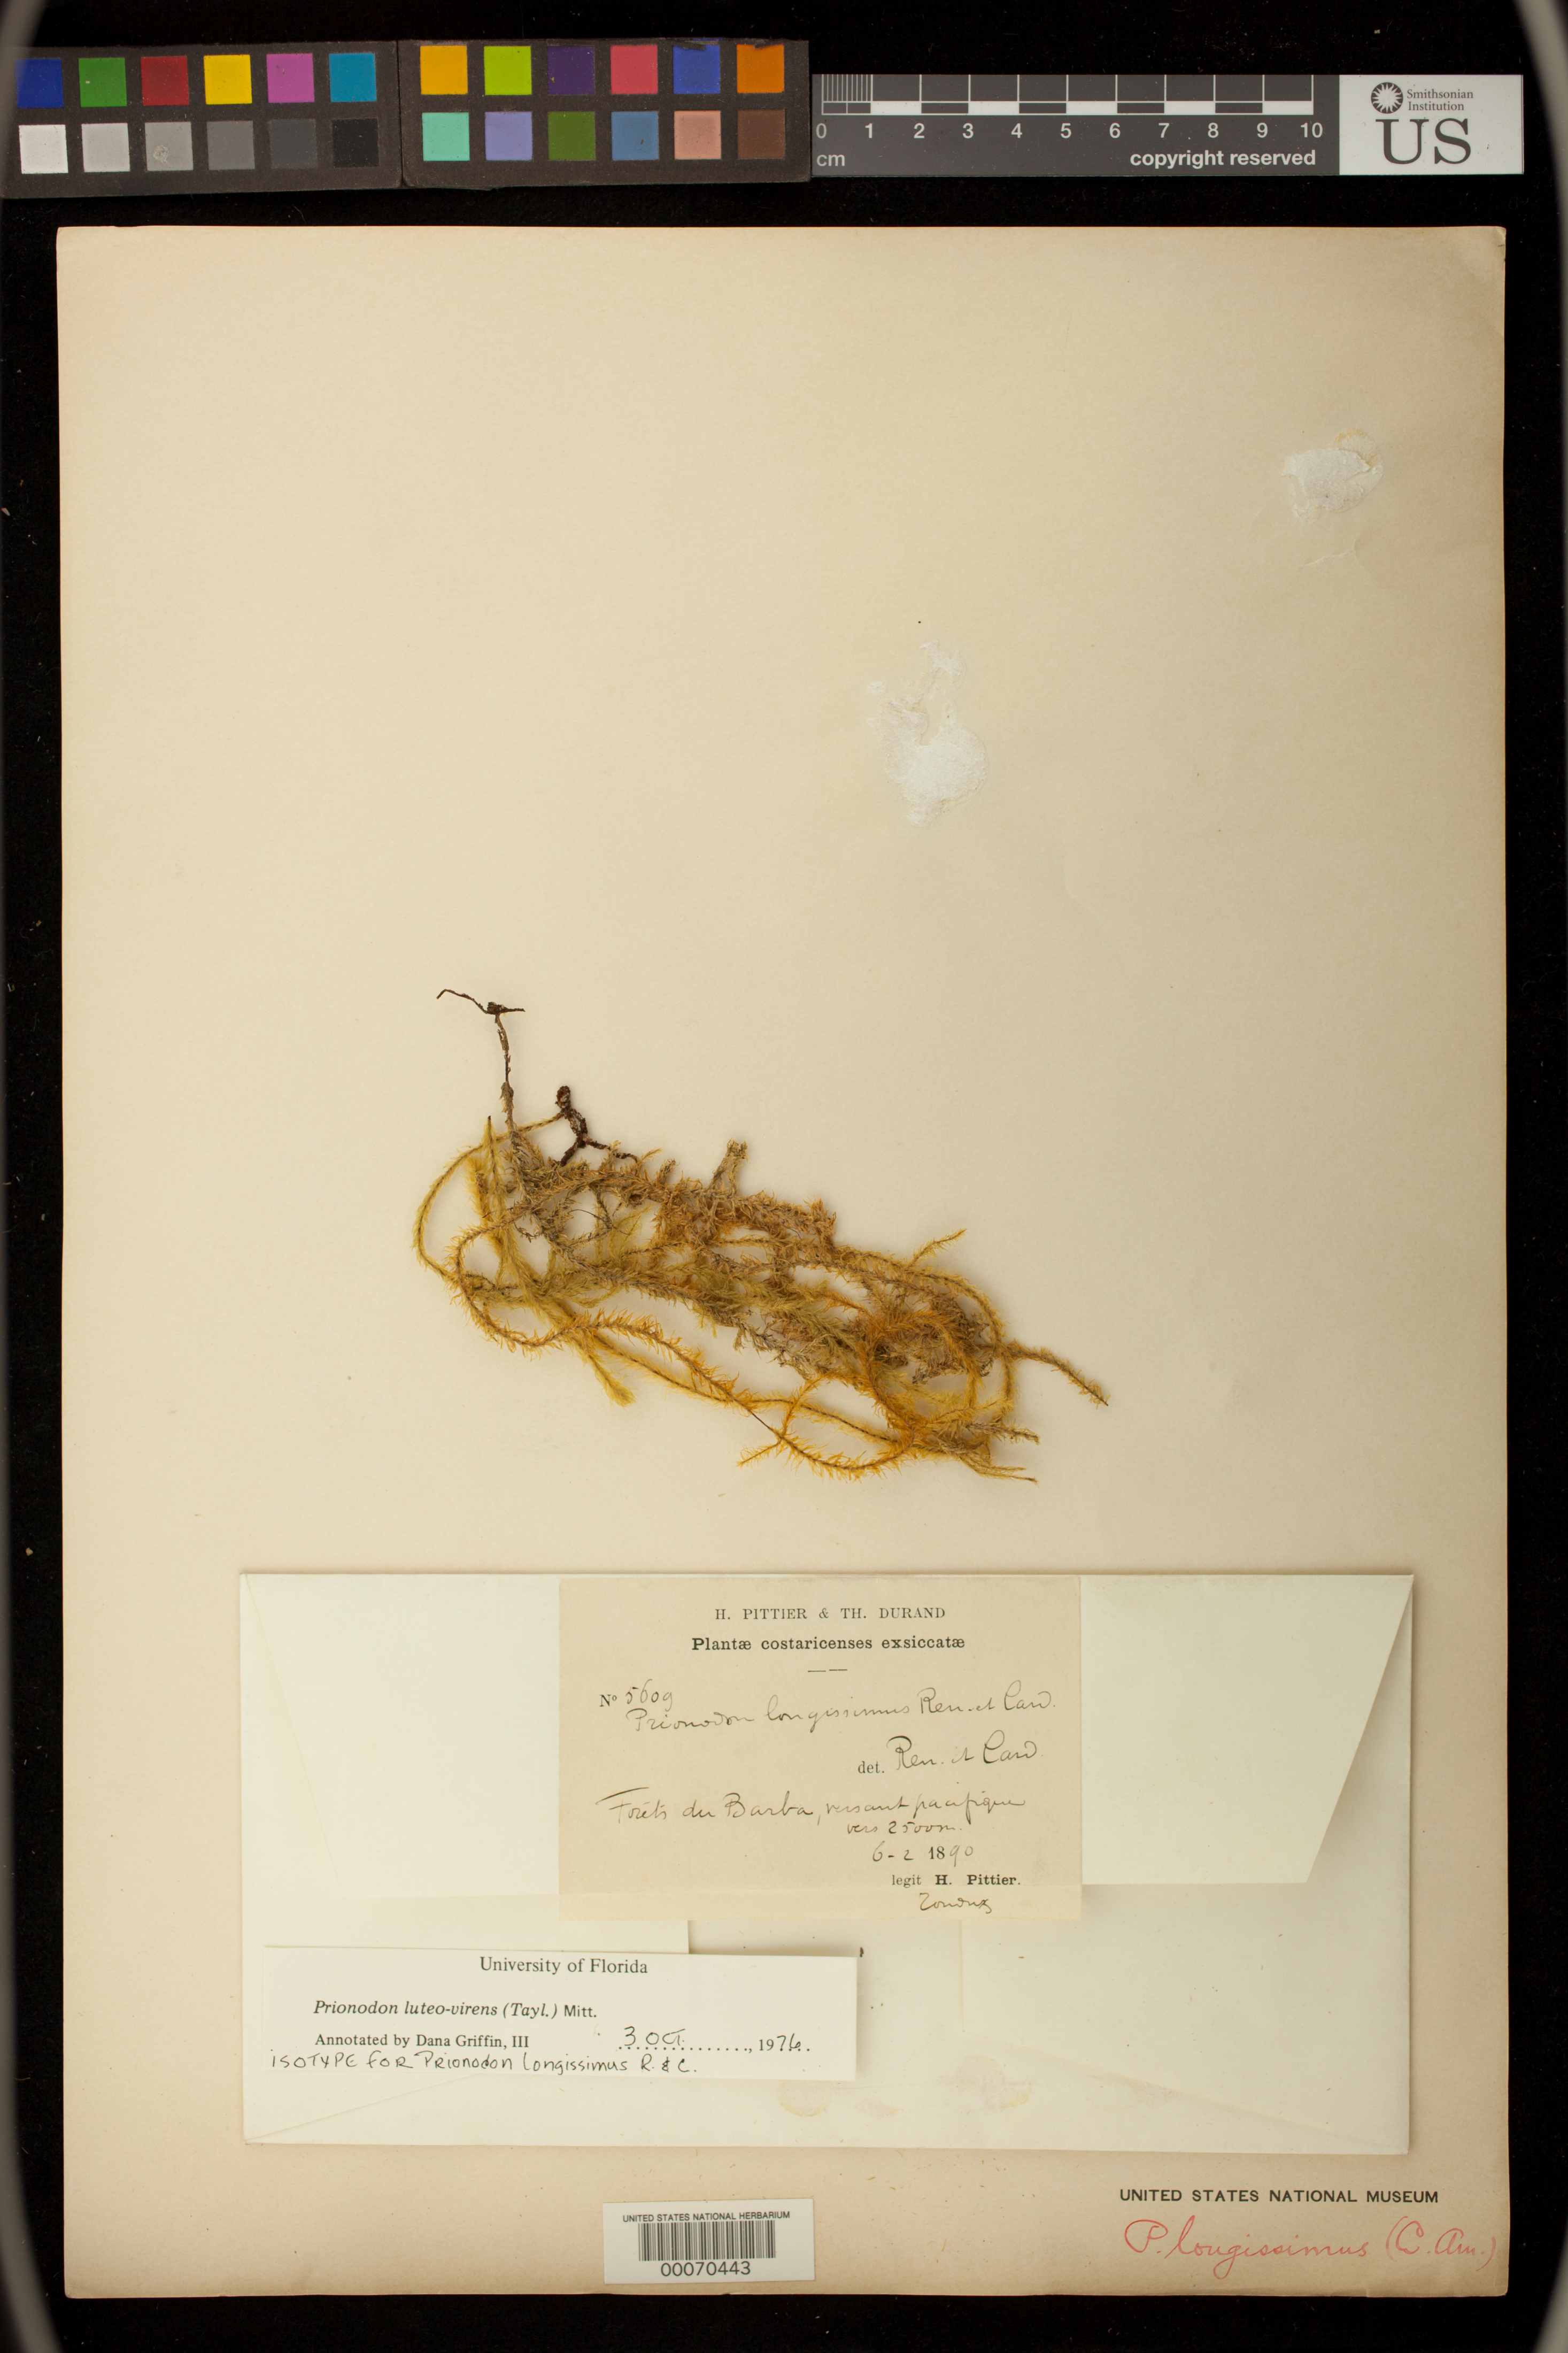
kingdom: Plantae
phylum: Bryophyta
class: Bryopsida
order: Hypnales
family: Prionodontaceae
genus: Prionodon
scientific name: Prionodon longissimus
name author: Renauld & Cardot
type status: Isotype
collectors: H. F. Pittier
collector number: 5609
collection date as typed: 06 Feb 1890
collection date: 1890-02-06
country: Costa Rica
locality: Forets de Barba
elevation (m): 2500